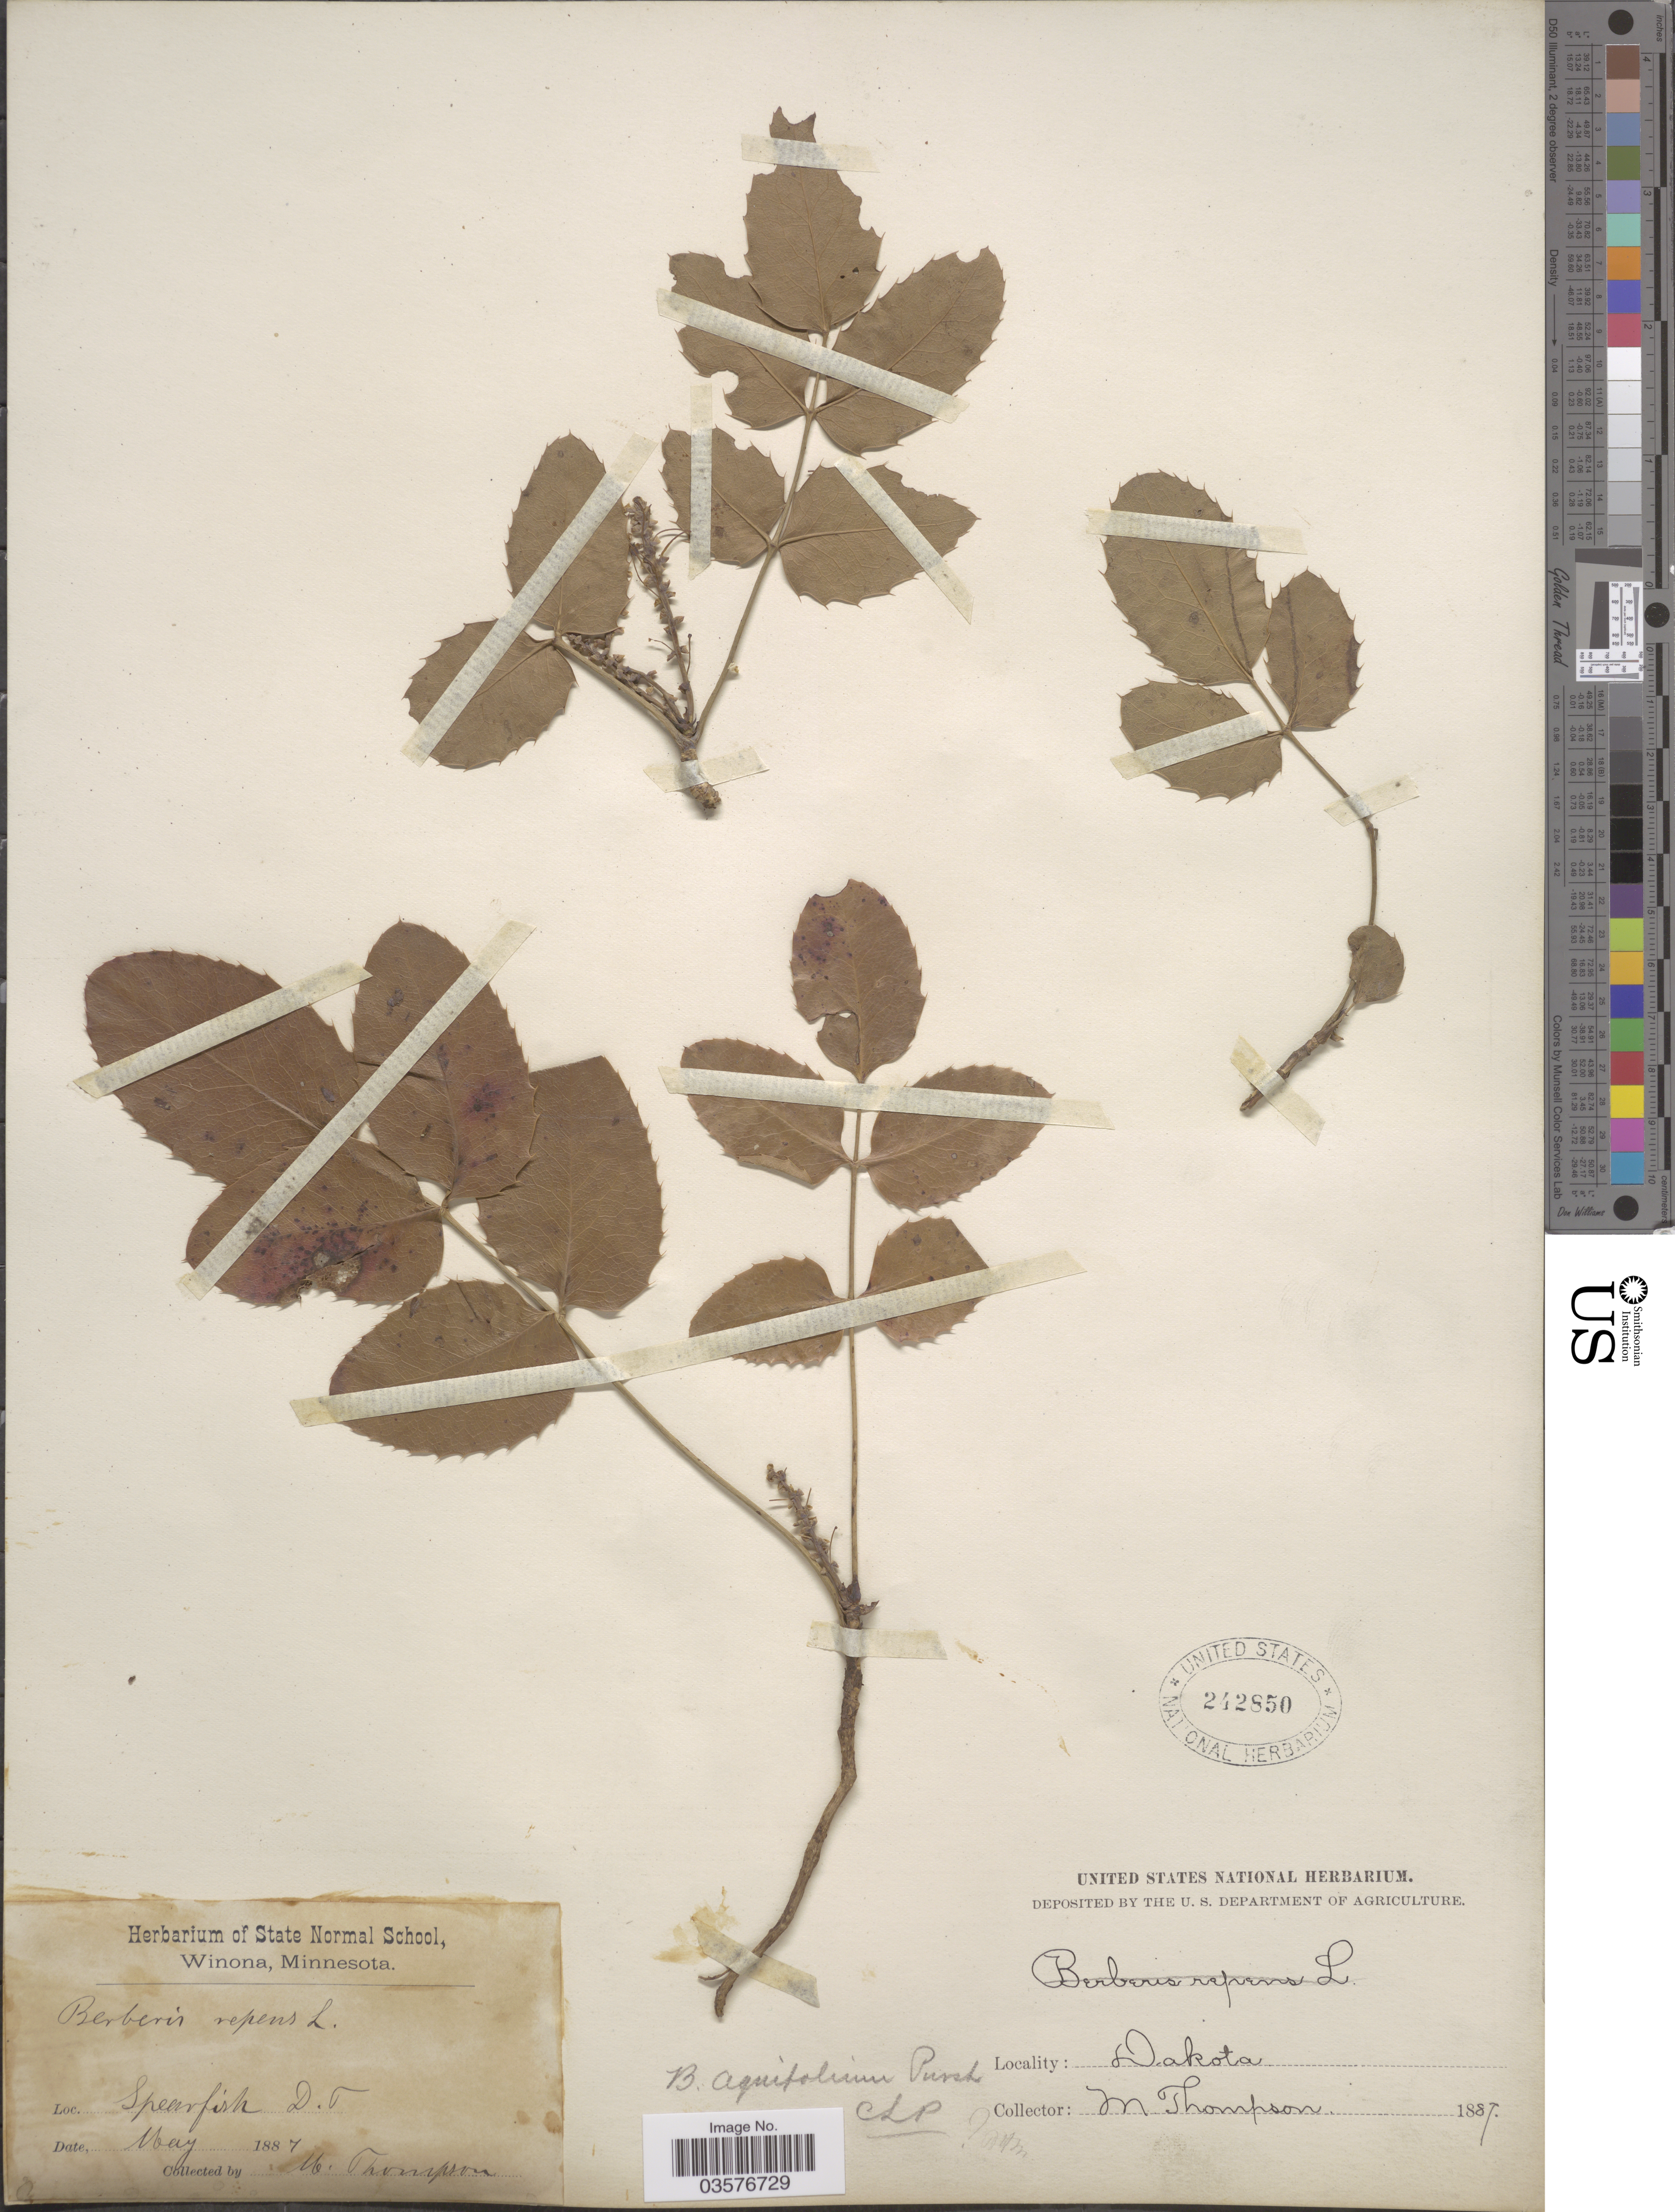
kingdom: Plantae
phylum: Tracheophyta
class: Magnoliopsida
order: Ranunculales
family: Berberidaceae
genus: Mahonia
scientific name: Mahonia repens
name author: (Lindl.) G. Don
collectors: M. Thompson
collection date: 1887-05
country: United States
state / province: South Dakota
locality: Spearfish, D. T. Dakota.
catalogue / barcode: US 242850